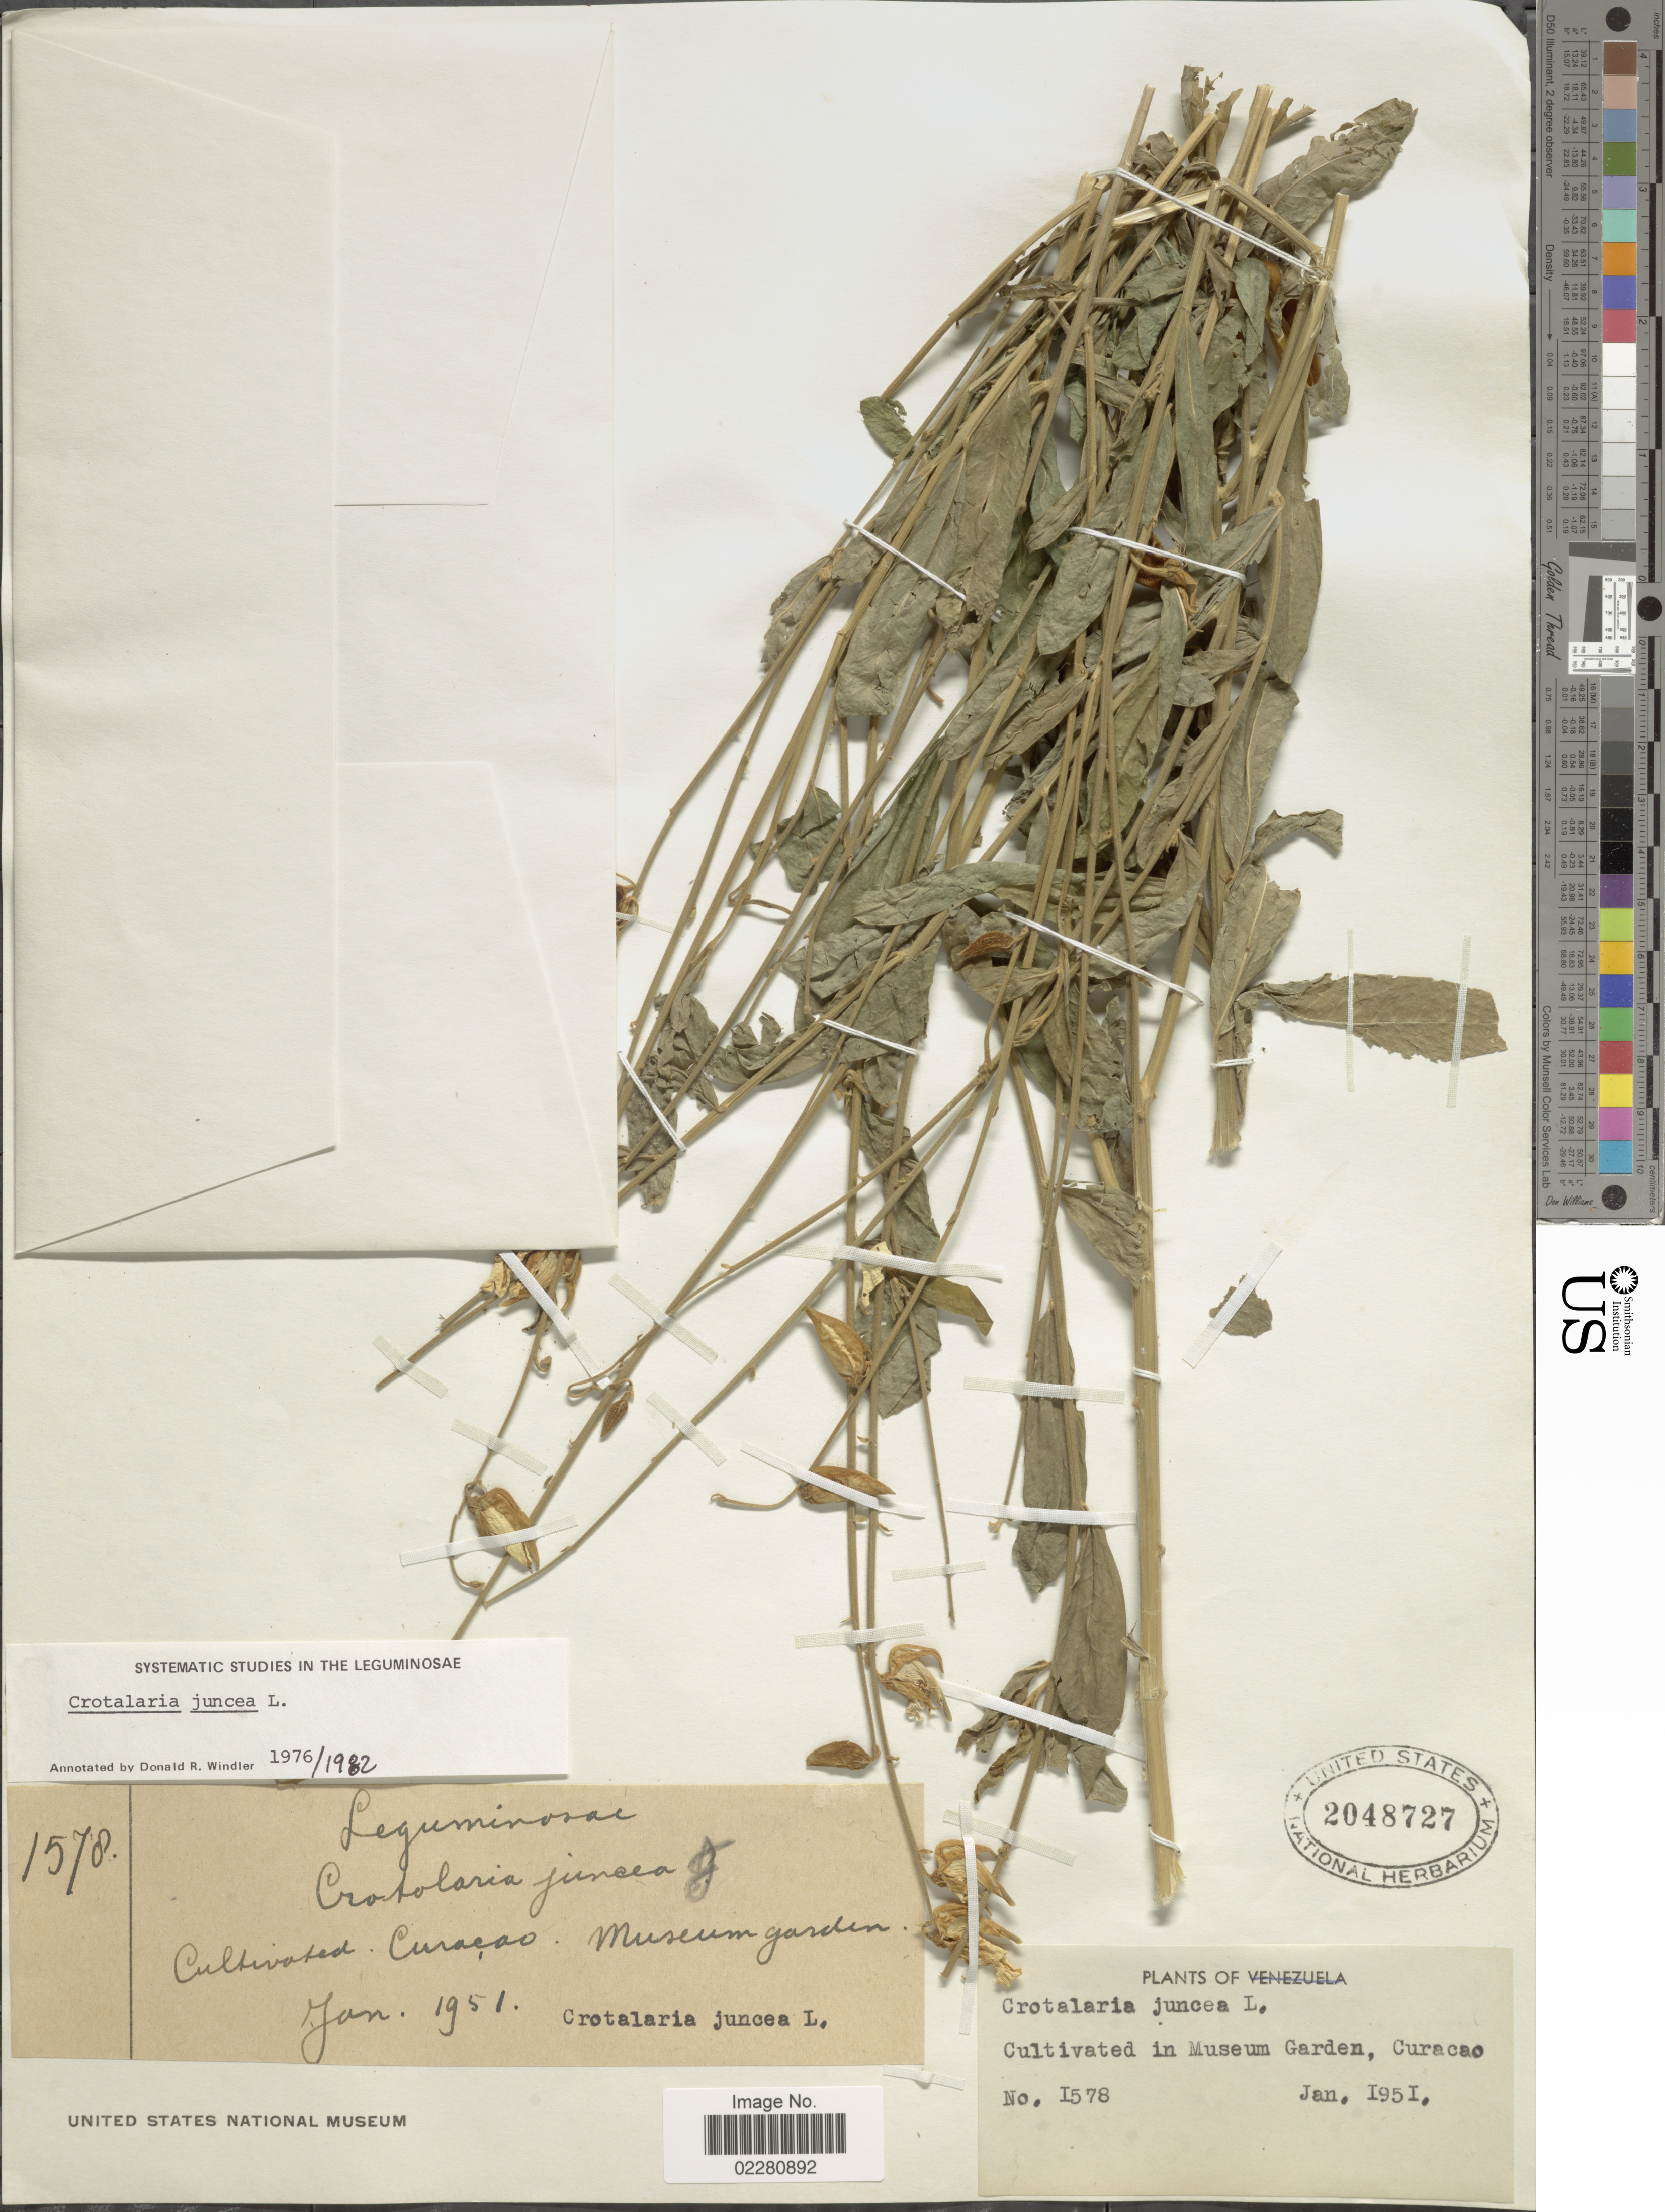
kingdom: Plantae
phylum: Tracheophyta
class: Magnoliopsida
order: Fabales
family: Fabaceae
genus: Crotalaria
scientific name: Crotalaria juncea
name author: L.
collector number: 1578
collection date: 1951-01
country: Curaçao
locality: Museum Garden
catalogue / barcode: US 2048727